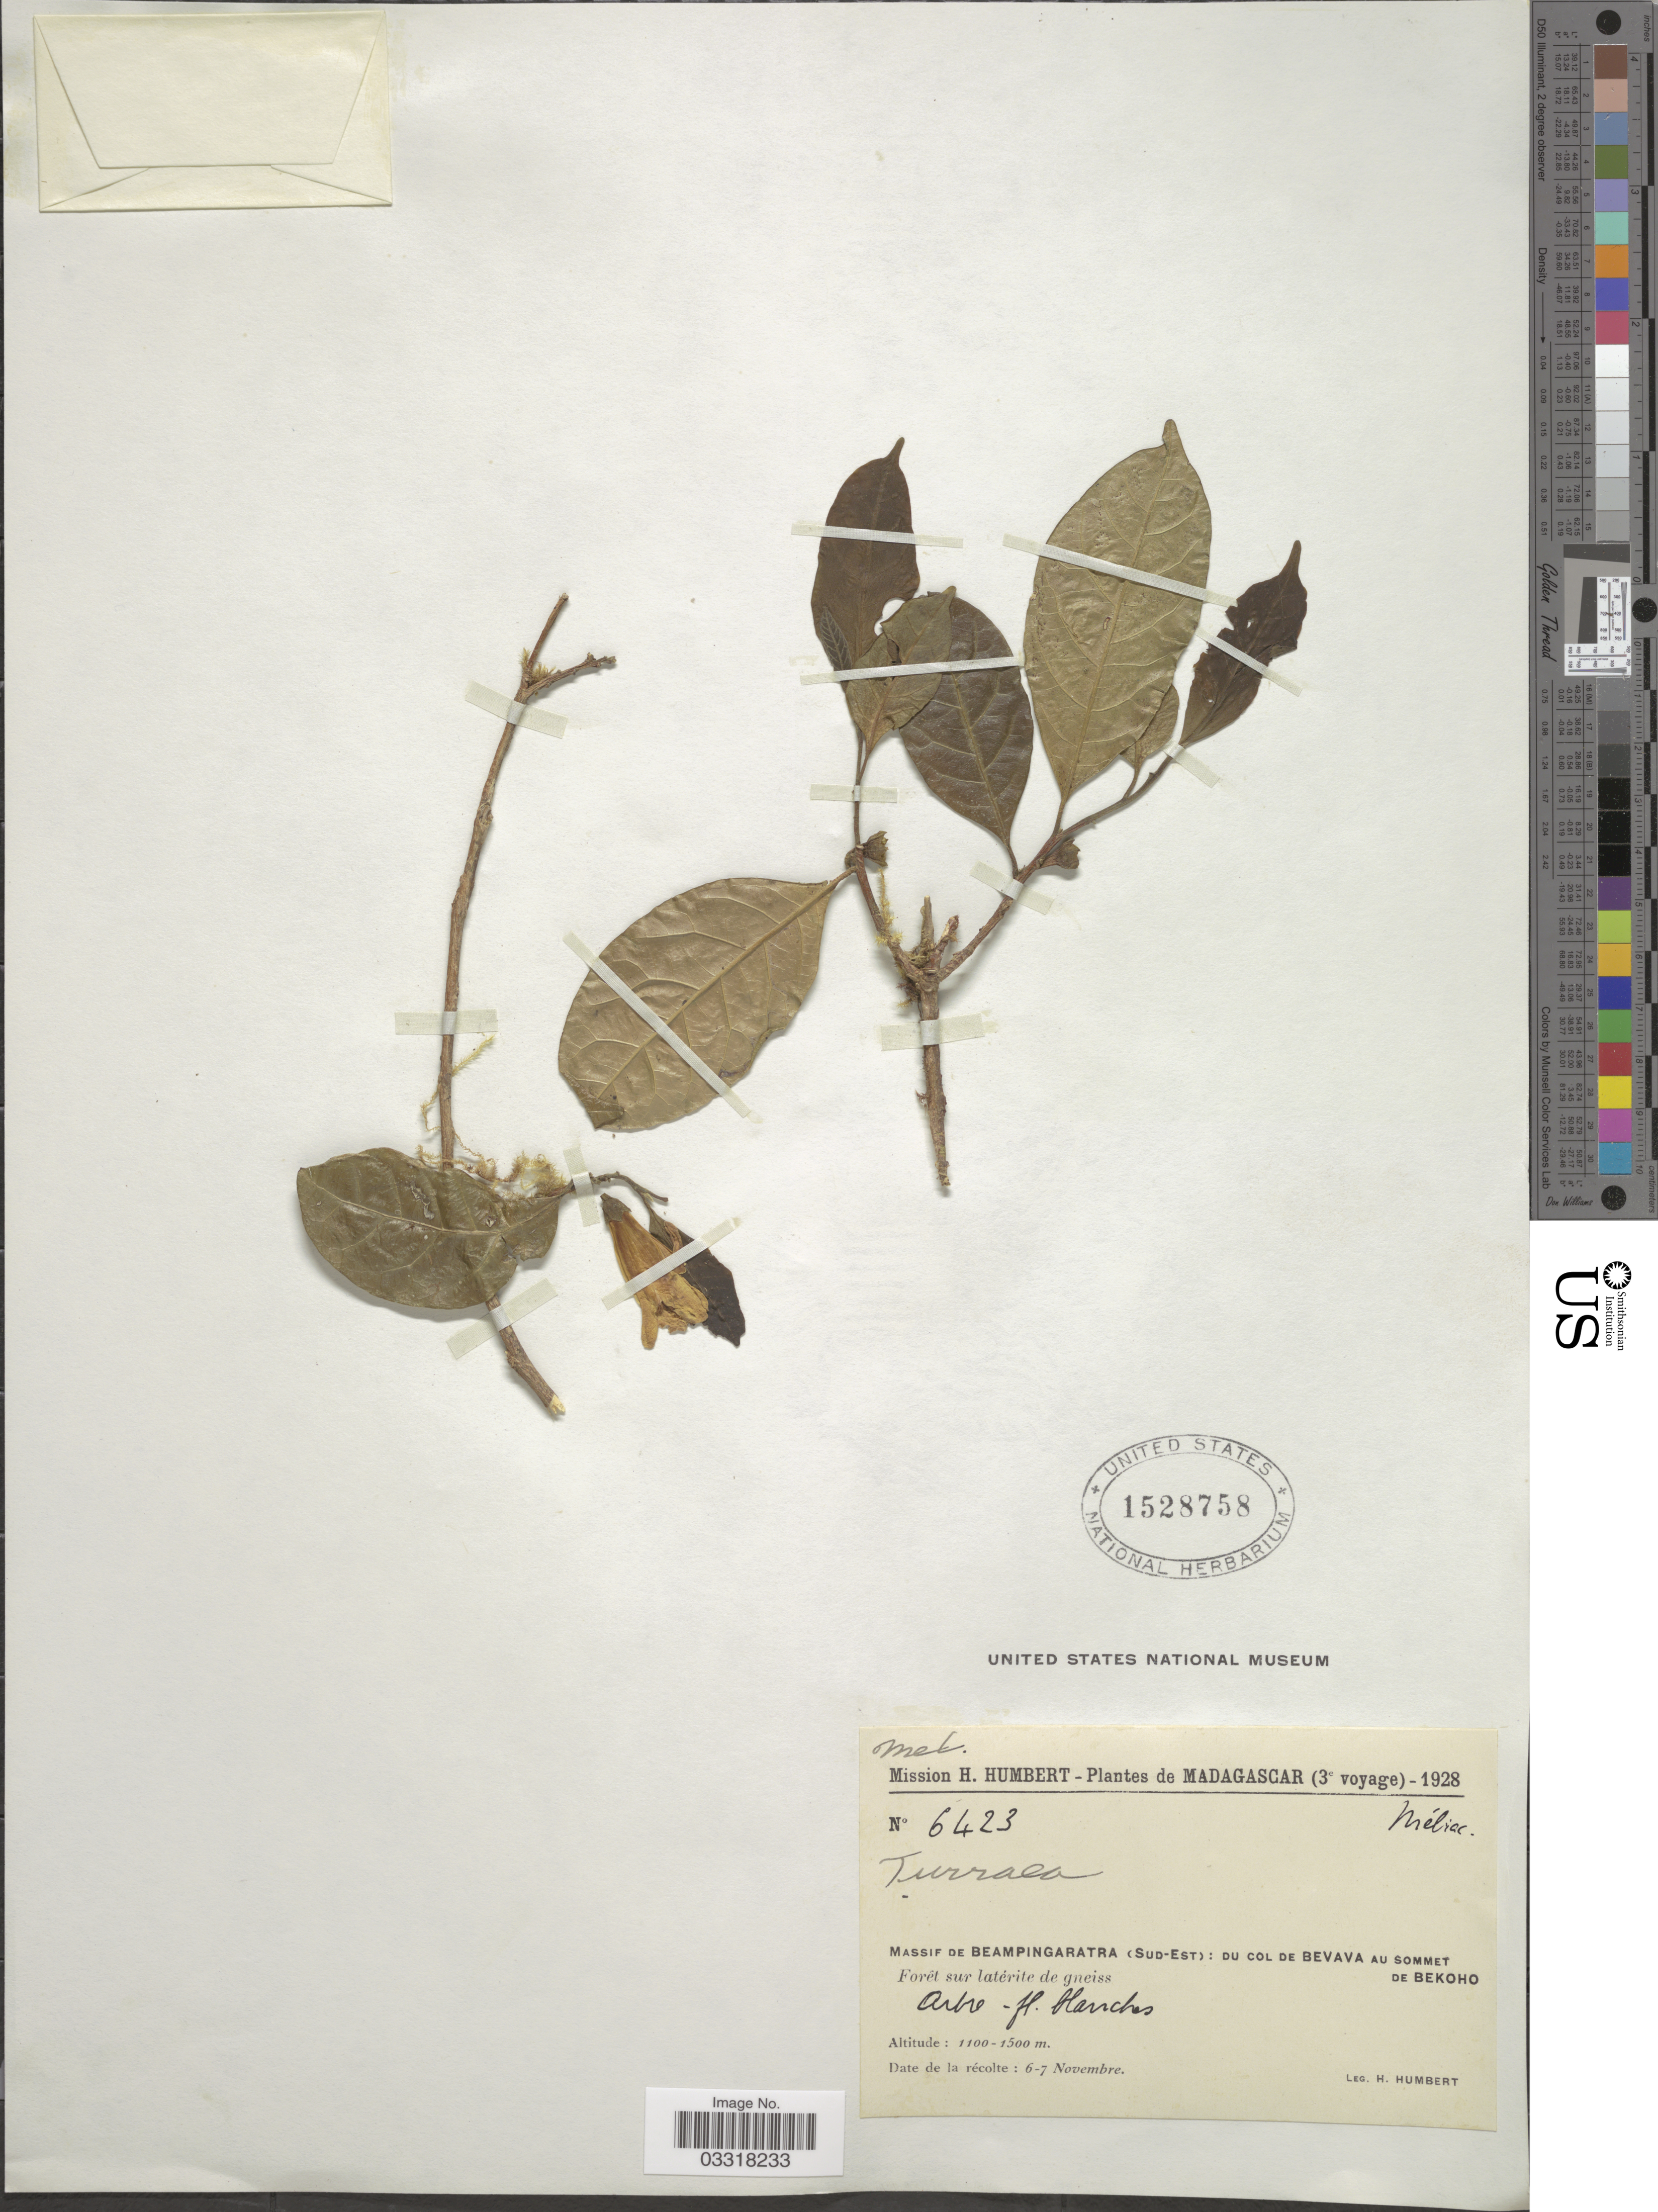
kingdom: Plantae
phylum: Tracheophyta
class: Magnoliopsida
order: Sapindales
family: Meliaceae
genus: Turraea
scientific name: Turraea sp.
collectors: H. Humbert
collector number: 6423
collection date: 1928-11-06/1928-11-07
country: Madagascar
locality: Massif de Beampingaratra <Sud-Est>: Du Col de Bevava au Sommet de Bekoho. Forêt sur latérite de gneiss.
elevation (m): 1100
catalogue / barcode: US 1528758